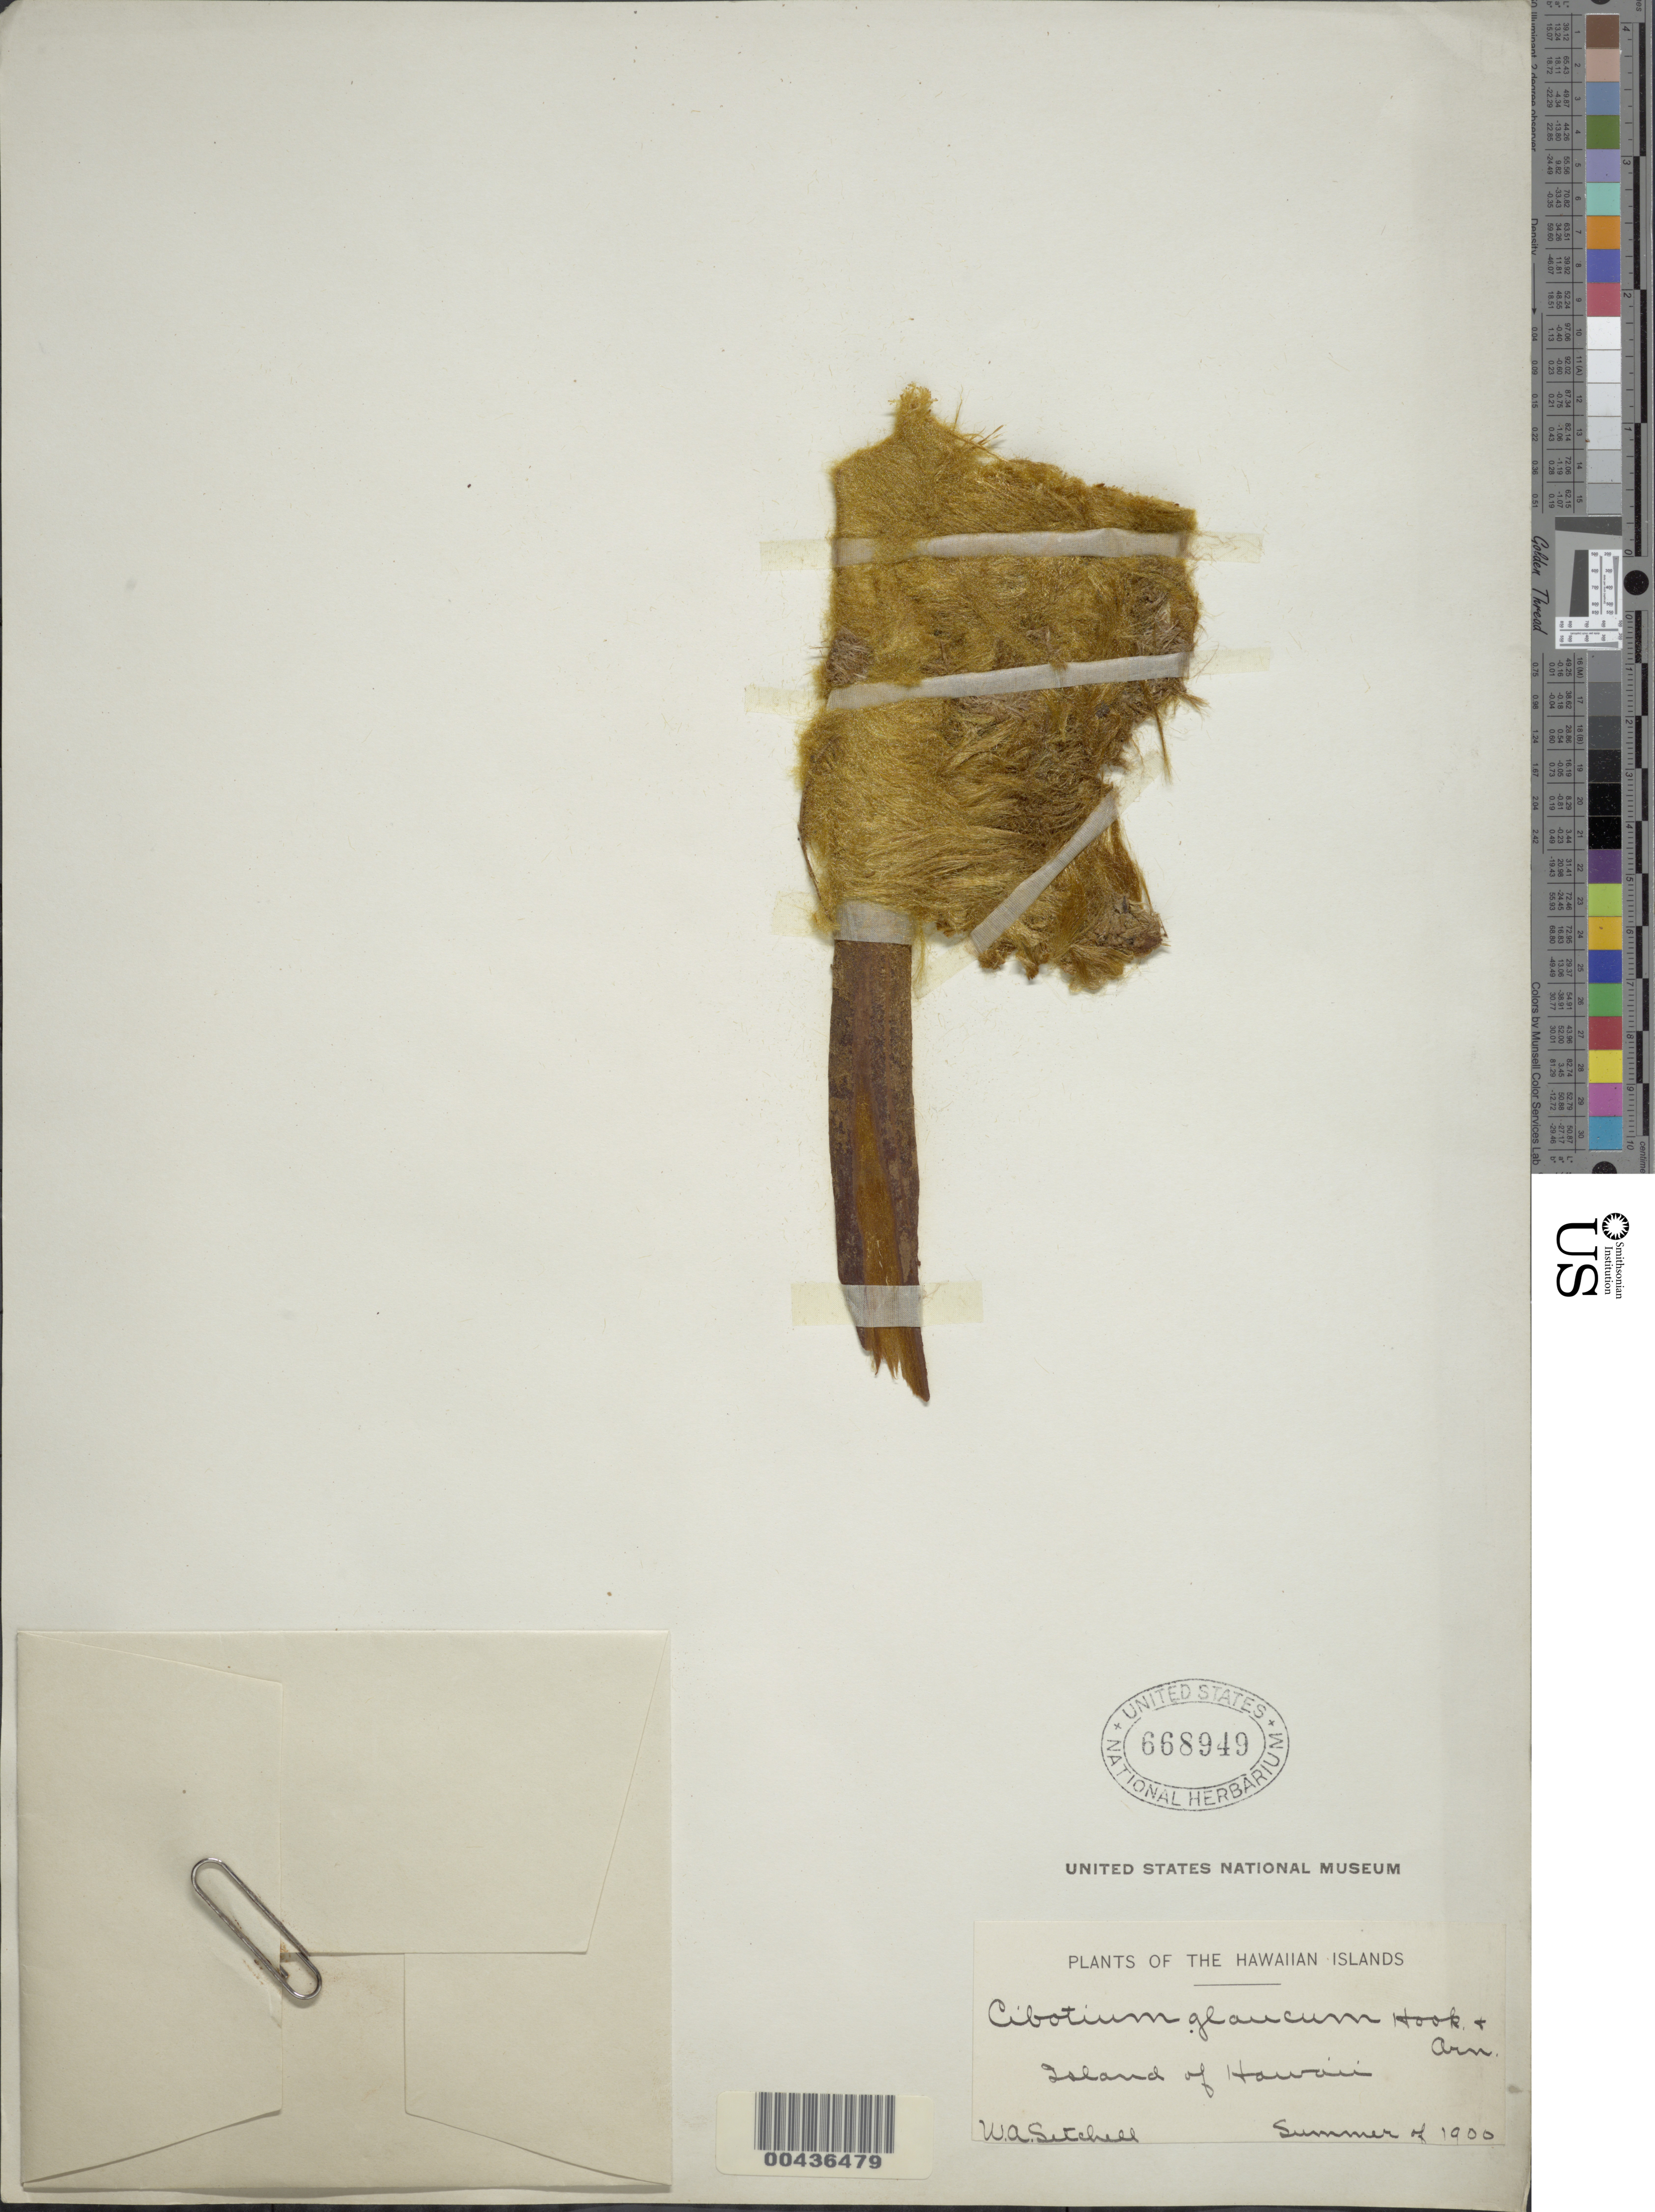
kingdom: Plantae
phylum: Tracheophyta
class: Polypodiopsida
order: Cyatheales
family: Cibotiaceae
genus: Cibotium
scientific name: Cibotium glaucum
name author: (Sm.) Hook. & Arn.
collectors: W. Setchell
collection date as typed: Sum 1900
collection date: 1900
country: United States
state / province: Hawaii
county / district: Hawaii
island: Hawaii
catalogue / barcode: US 668949